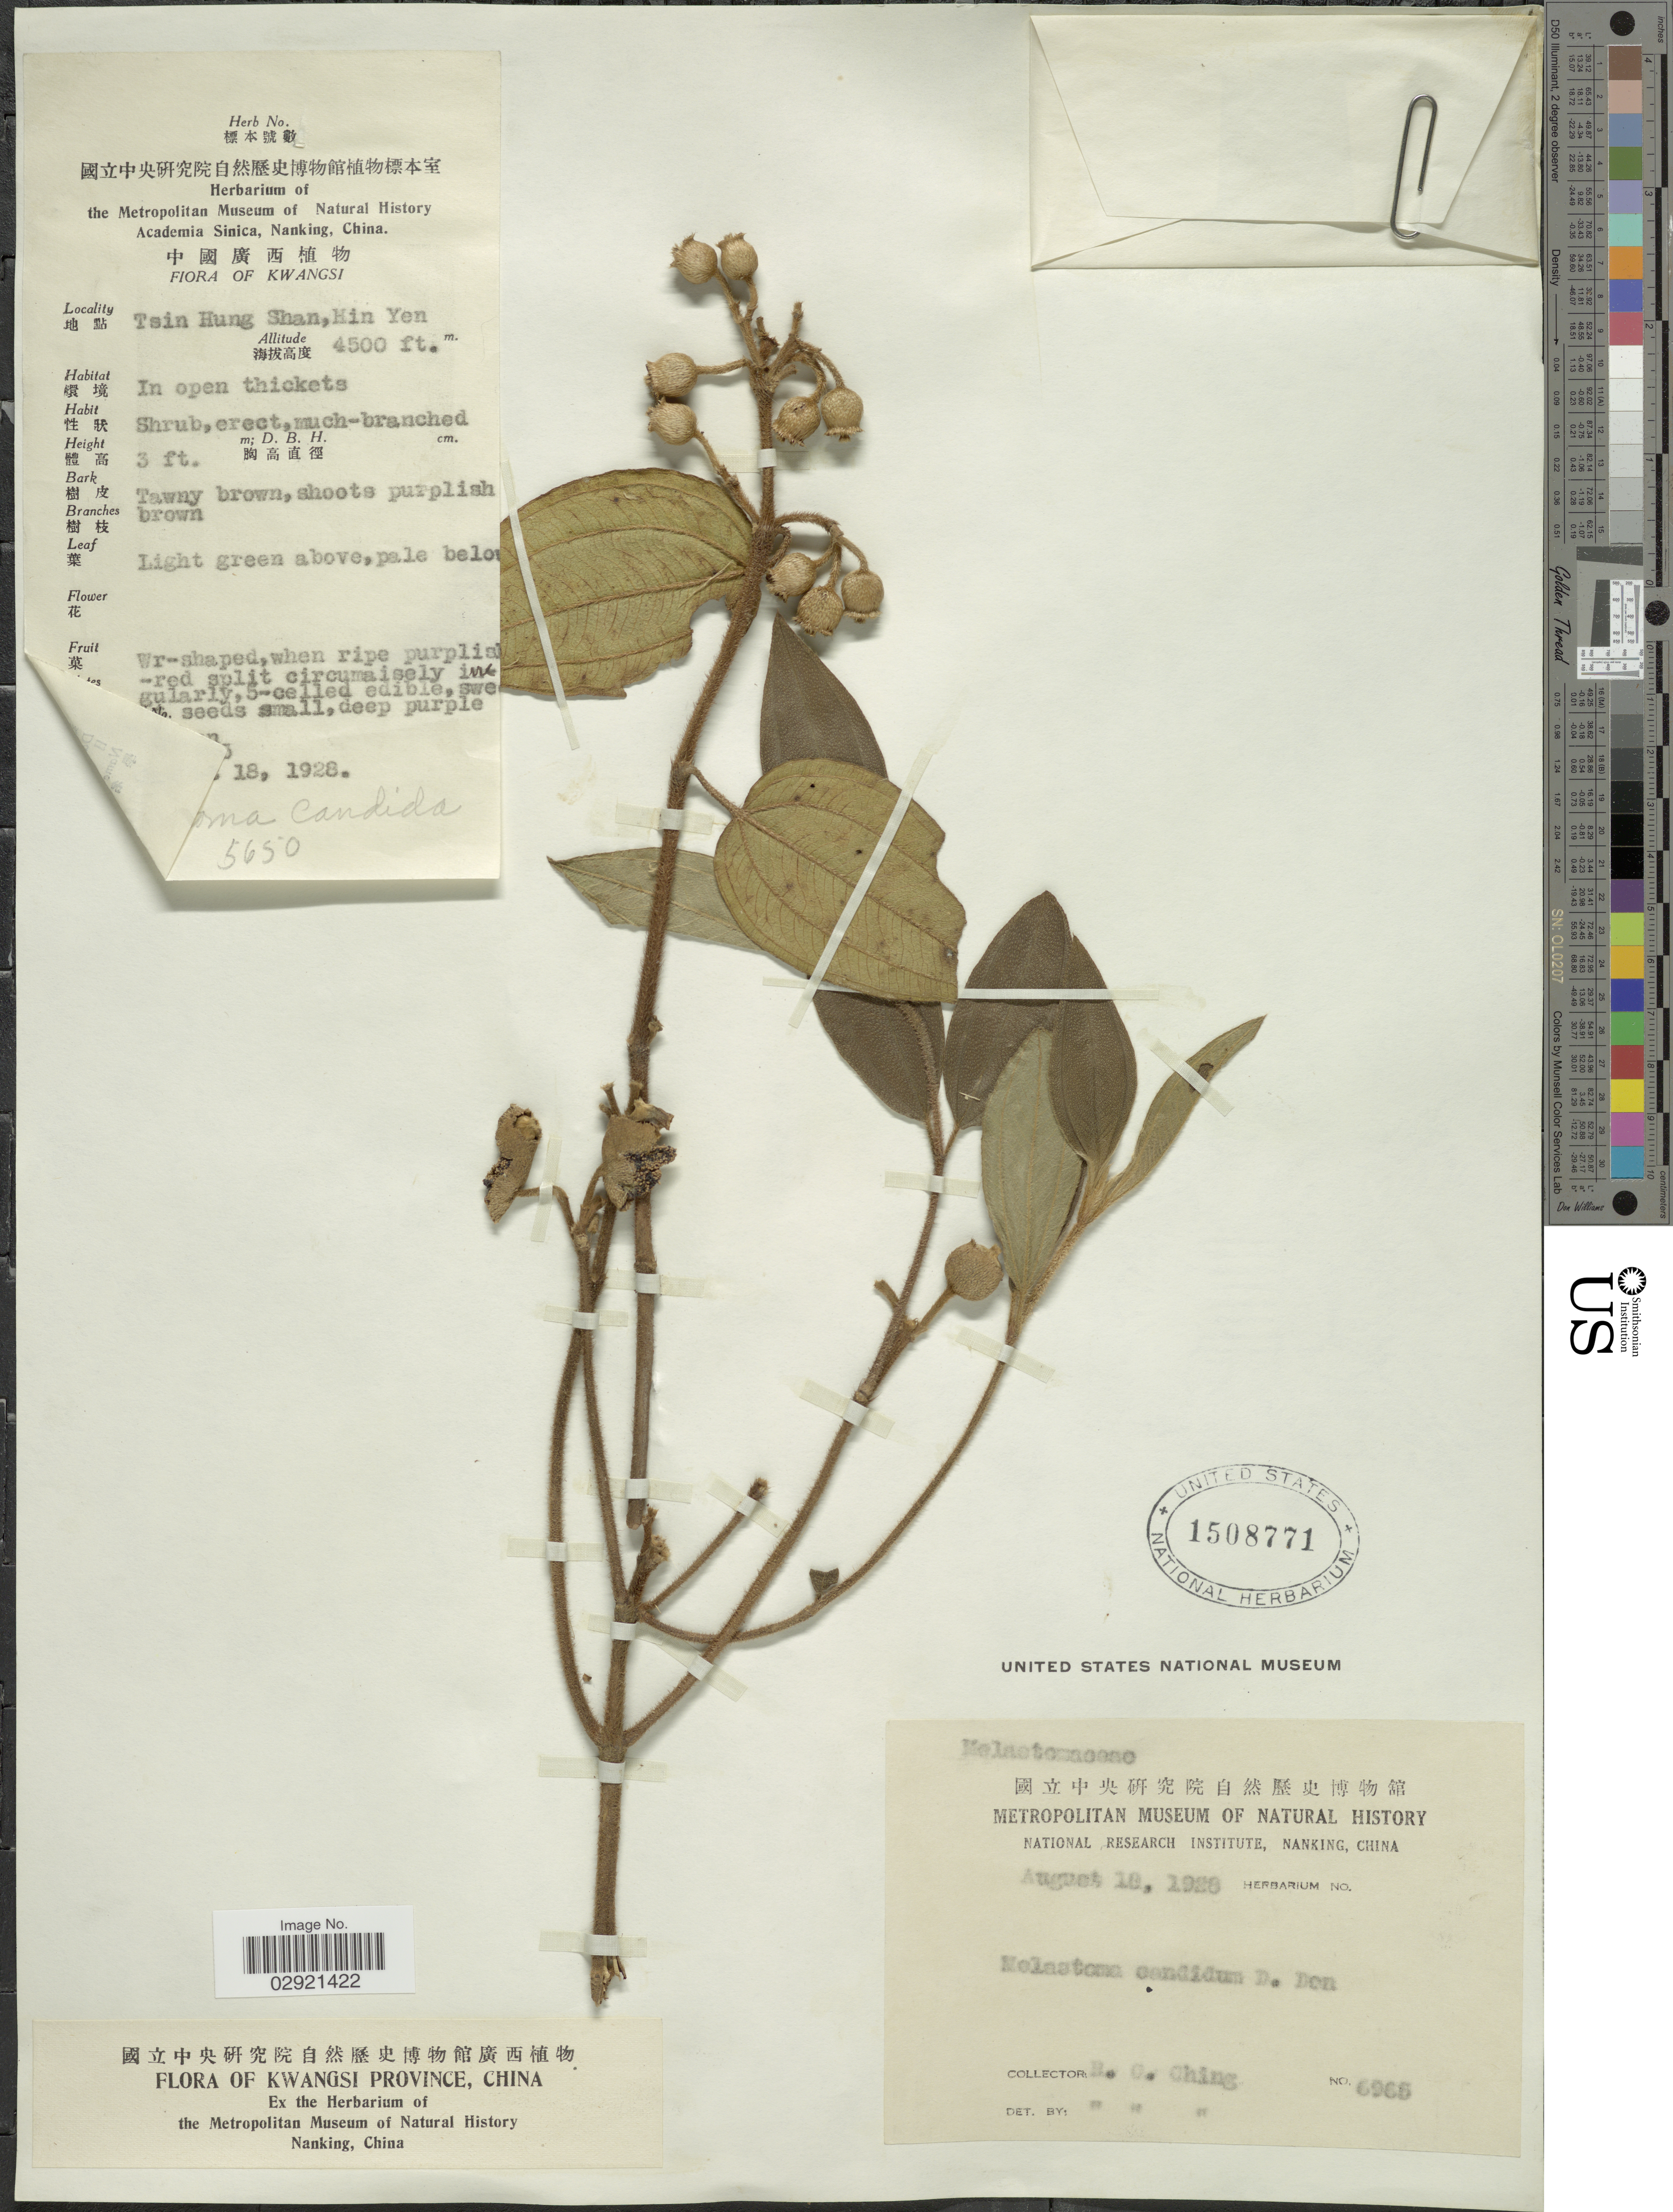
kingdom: Plantae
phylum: Tracheophyta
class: Magnoliopsida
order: Myrtales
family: Melastomataceae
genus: Melastoma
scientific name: Melastoma candidum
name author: D. Don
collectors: R. C. Ching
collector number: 6965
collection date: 1928-08-18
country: China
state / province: Guangxi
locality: Kwangsi Province. Tsin Hung Shan, Hin Yen.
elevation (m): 1372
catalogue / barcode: US 1508771